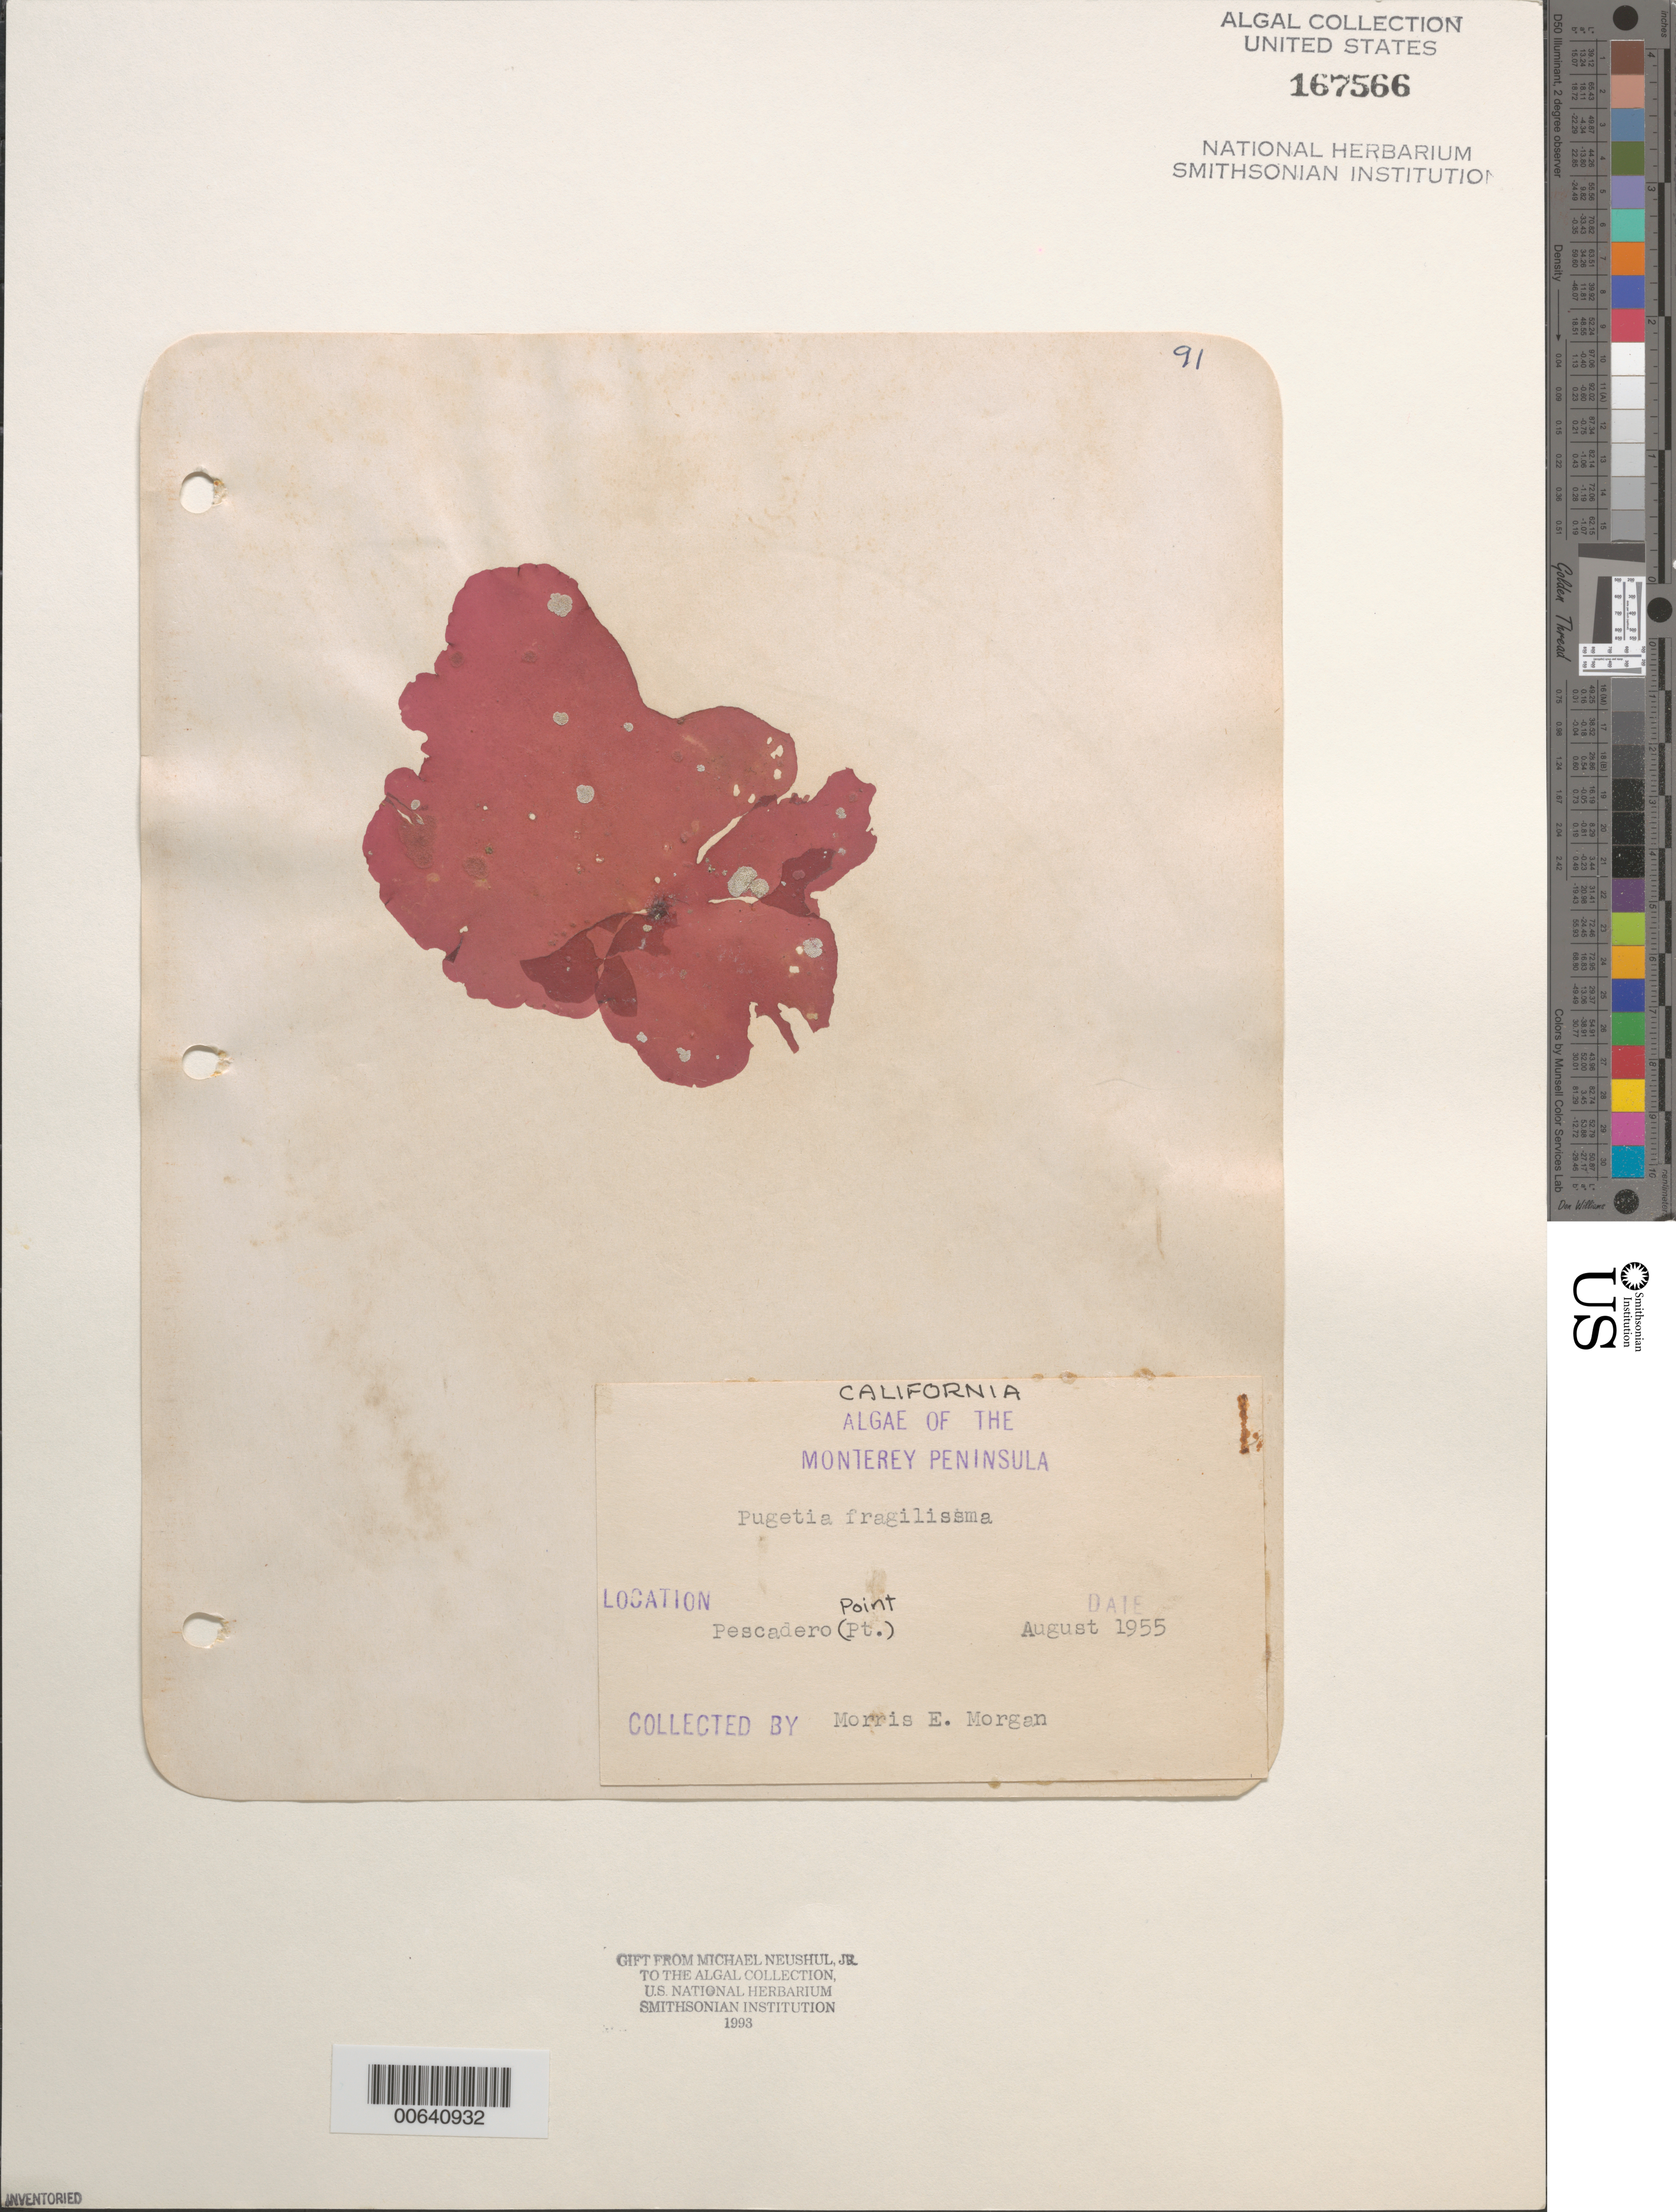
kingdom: Plantae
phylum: Rhodophyta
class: Florideophyceae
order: Gigartinales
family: Kallymeniaceae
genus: Pugetia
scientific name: Pugetia fragilissima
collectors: M. Morgan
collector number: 91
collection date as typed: Aug 1955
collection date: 1955-08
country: United States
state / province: California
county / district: Monterey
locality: Pescadero Point, Monterey Peninsula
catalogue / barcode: US 167566